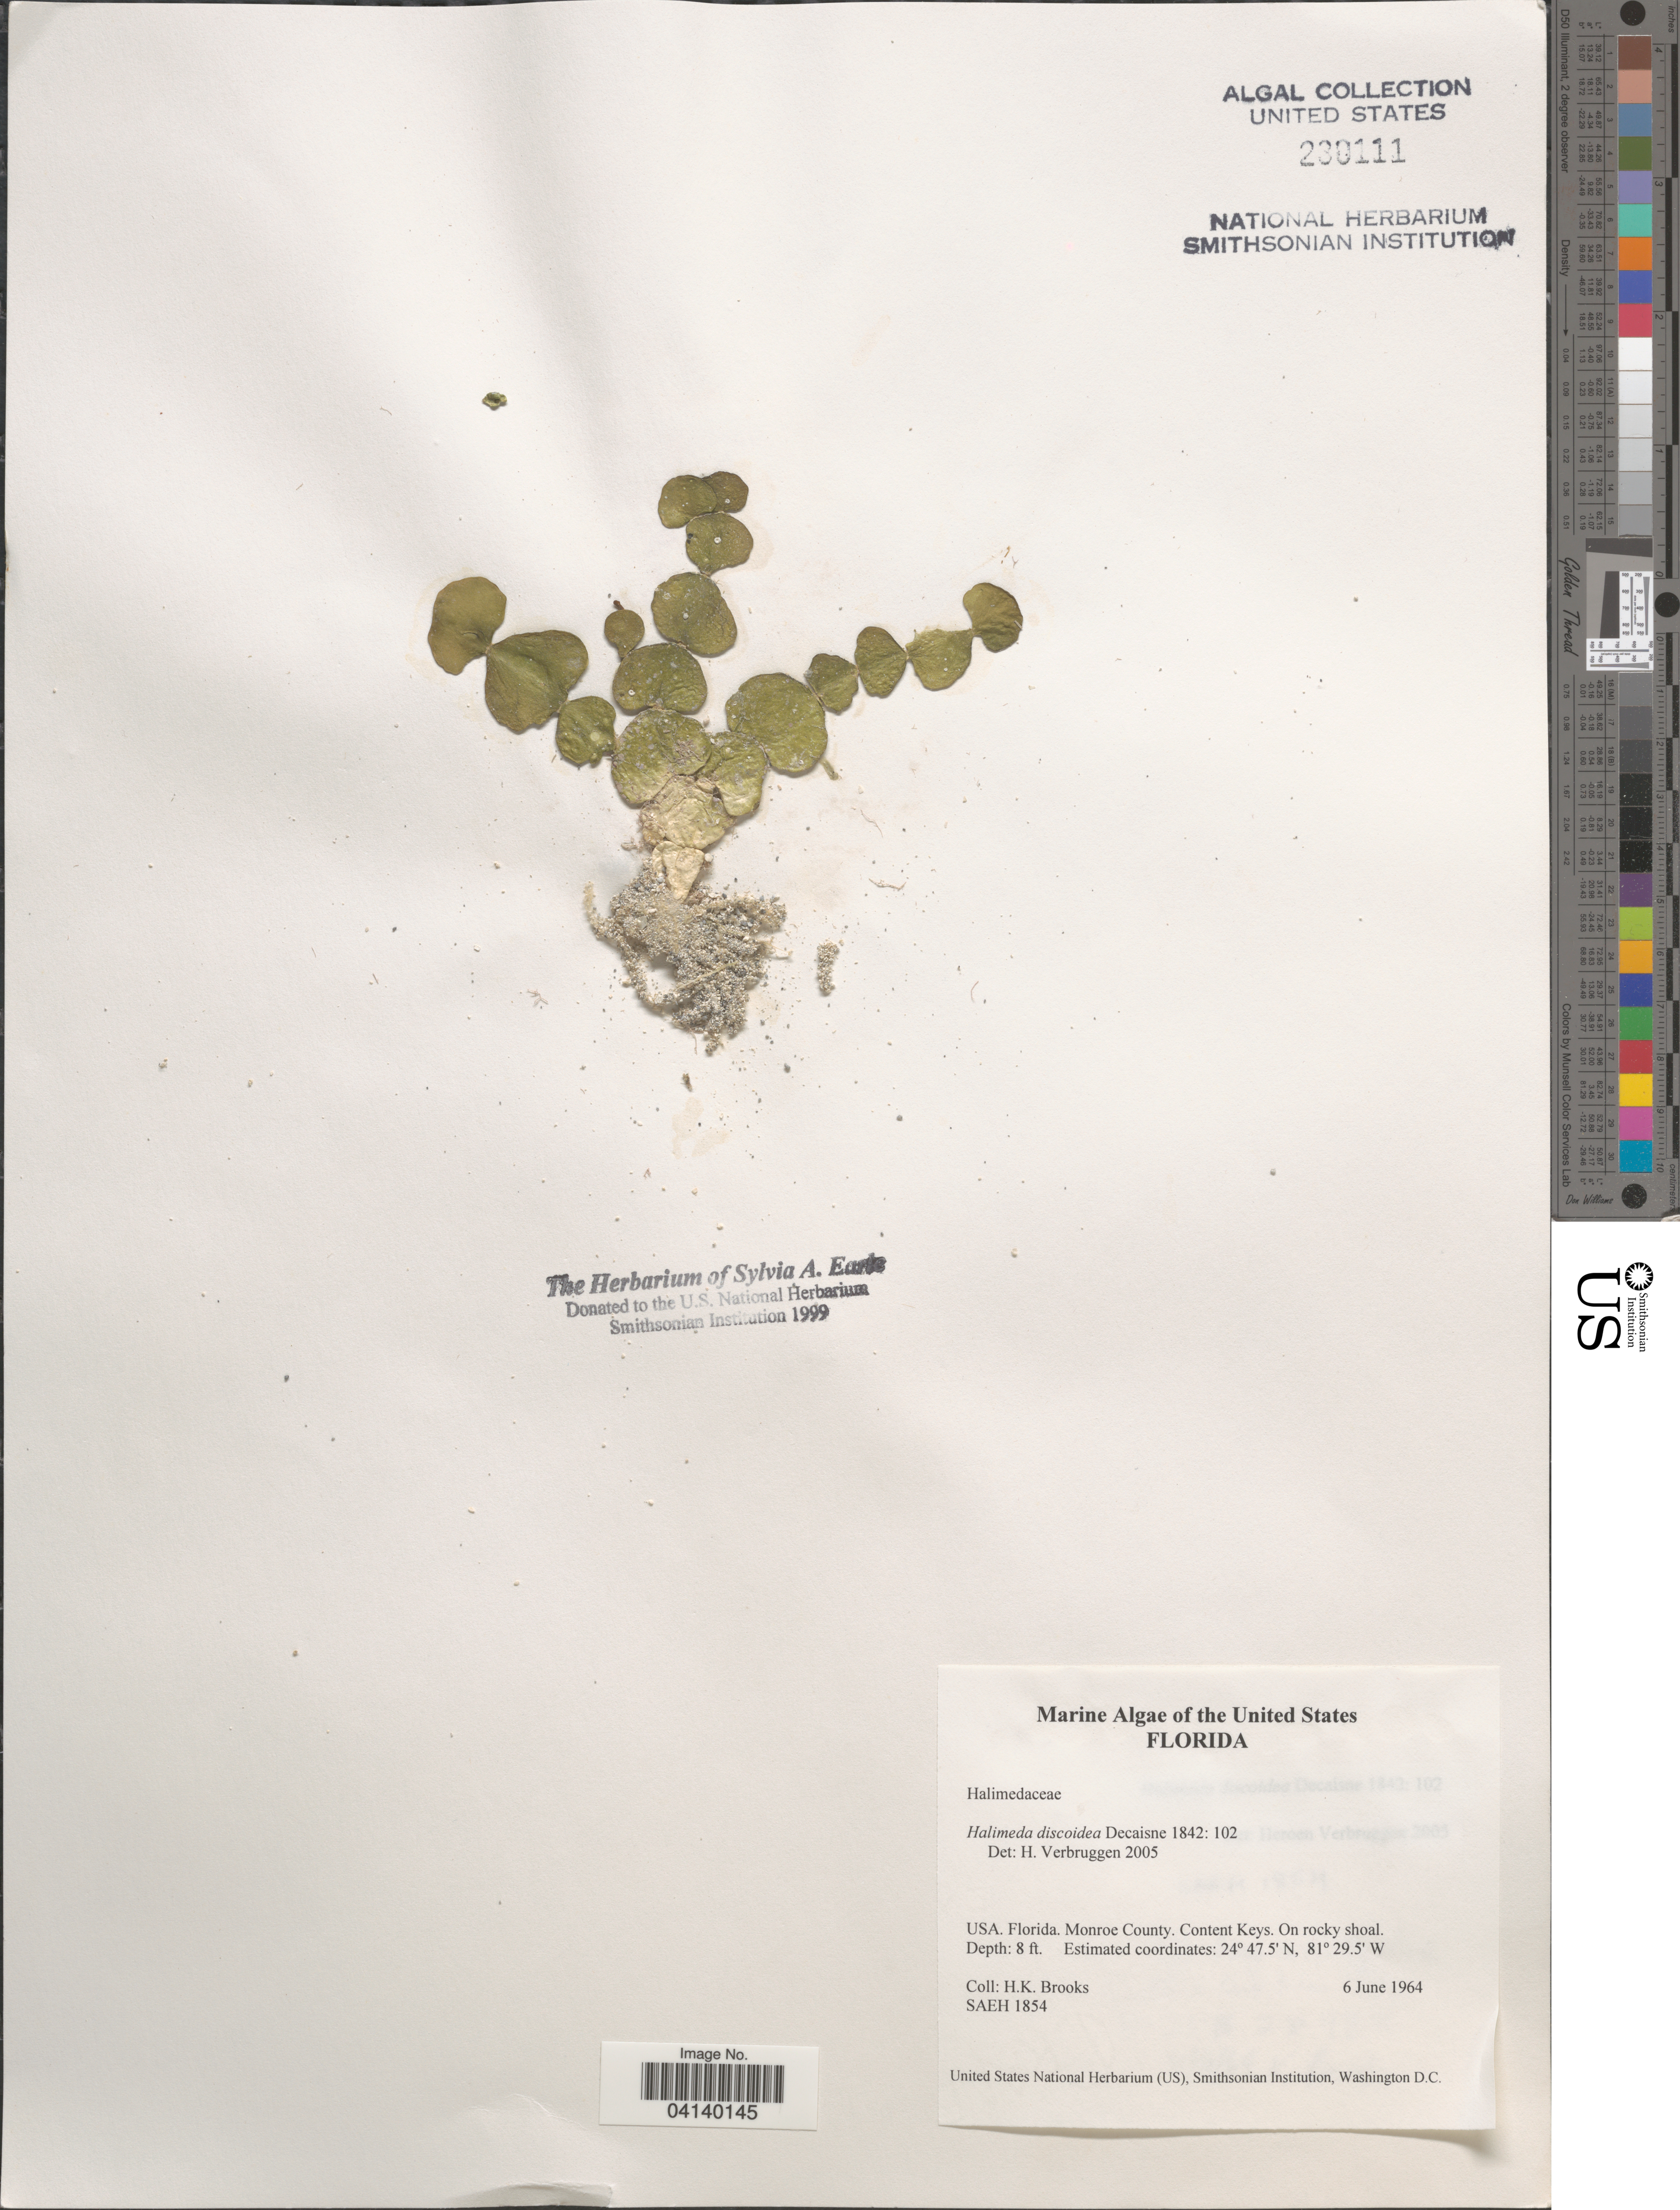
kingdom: Plantae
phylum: Chlorophyta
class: Ulvophyceae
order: Bryopsidales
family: Halimedaceae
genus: Halimeda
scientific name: Halimeda discoidea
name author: Decne.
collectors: H. Brooks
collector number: SAEH1854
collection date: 1964-06-06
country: United States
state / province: Florida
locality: Monroe County. Content Keys. On rocky shoal.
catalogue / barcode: US 230111